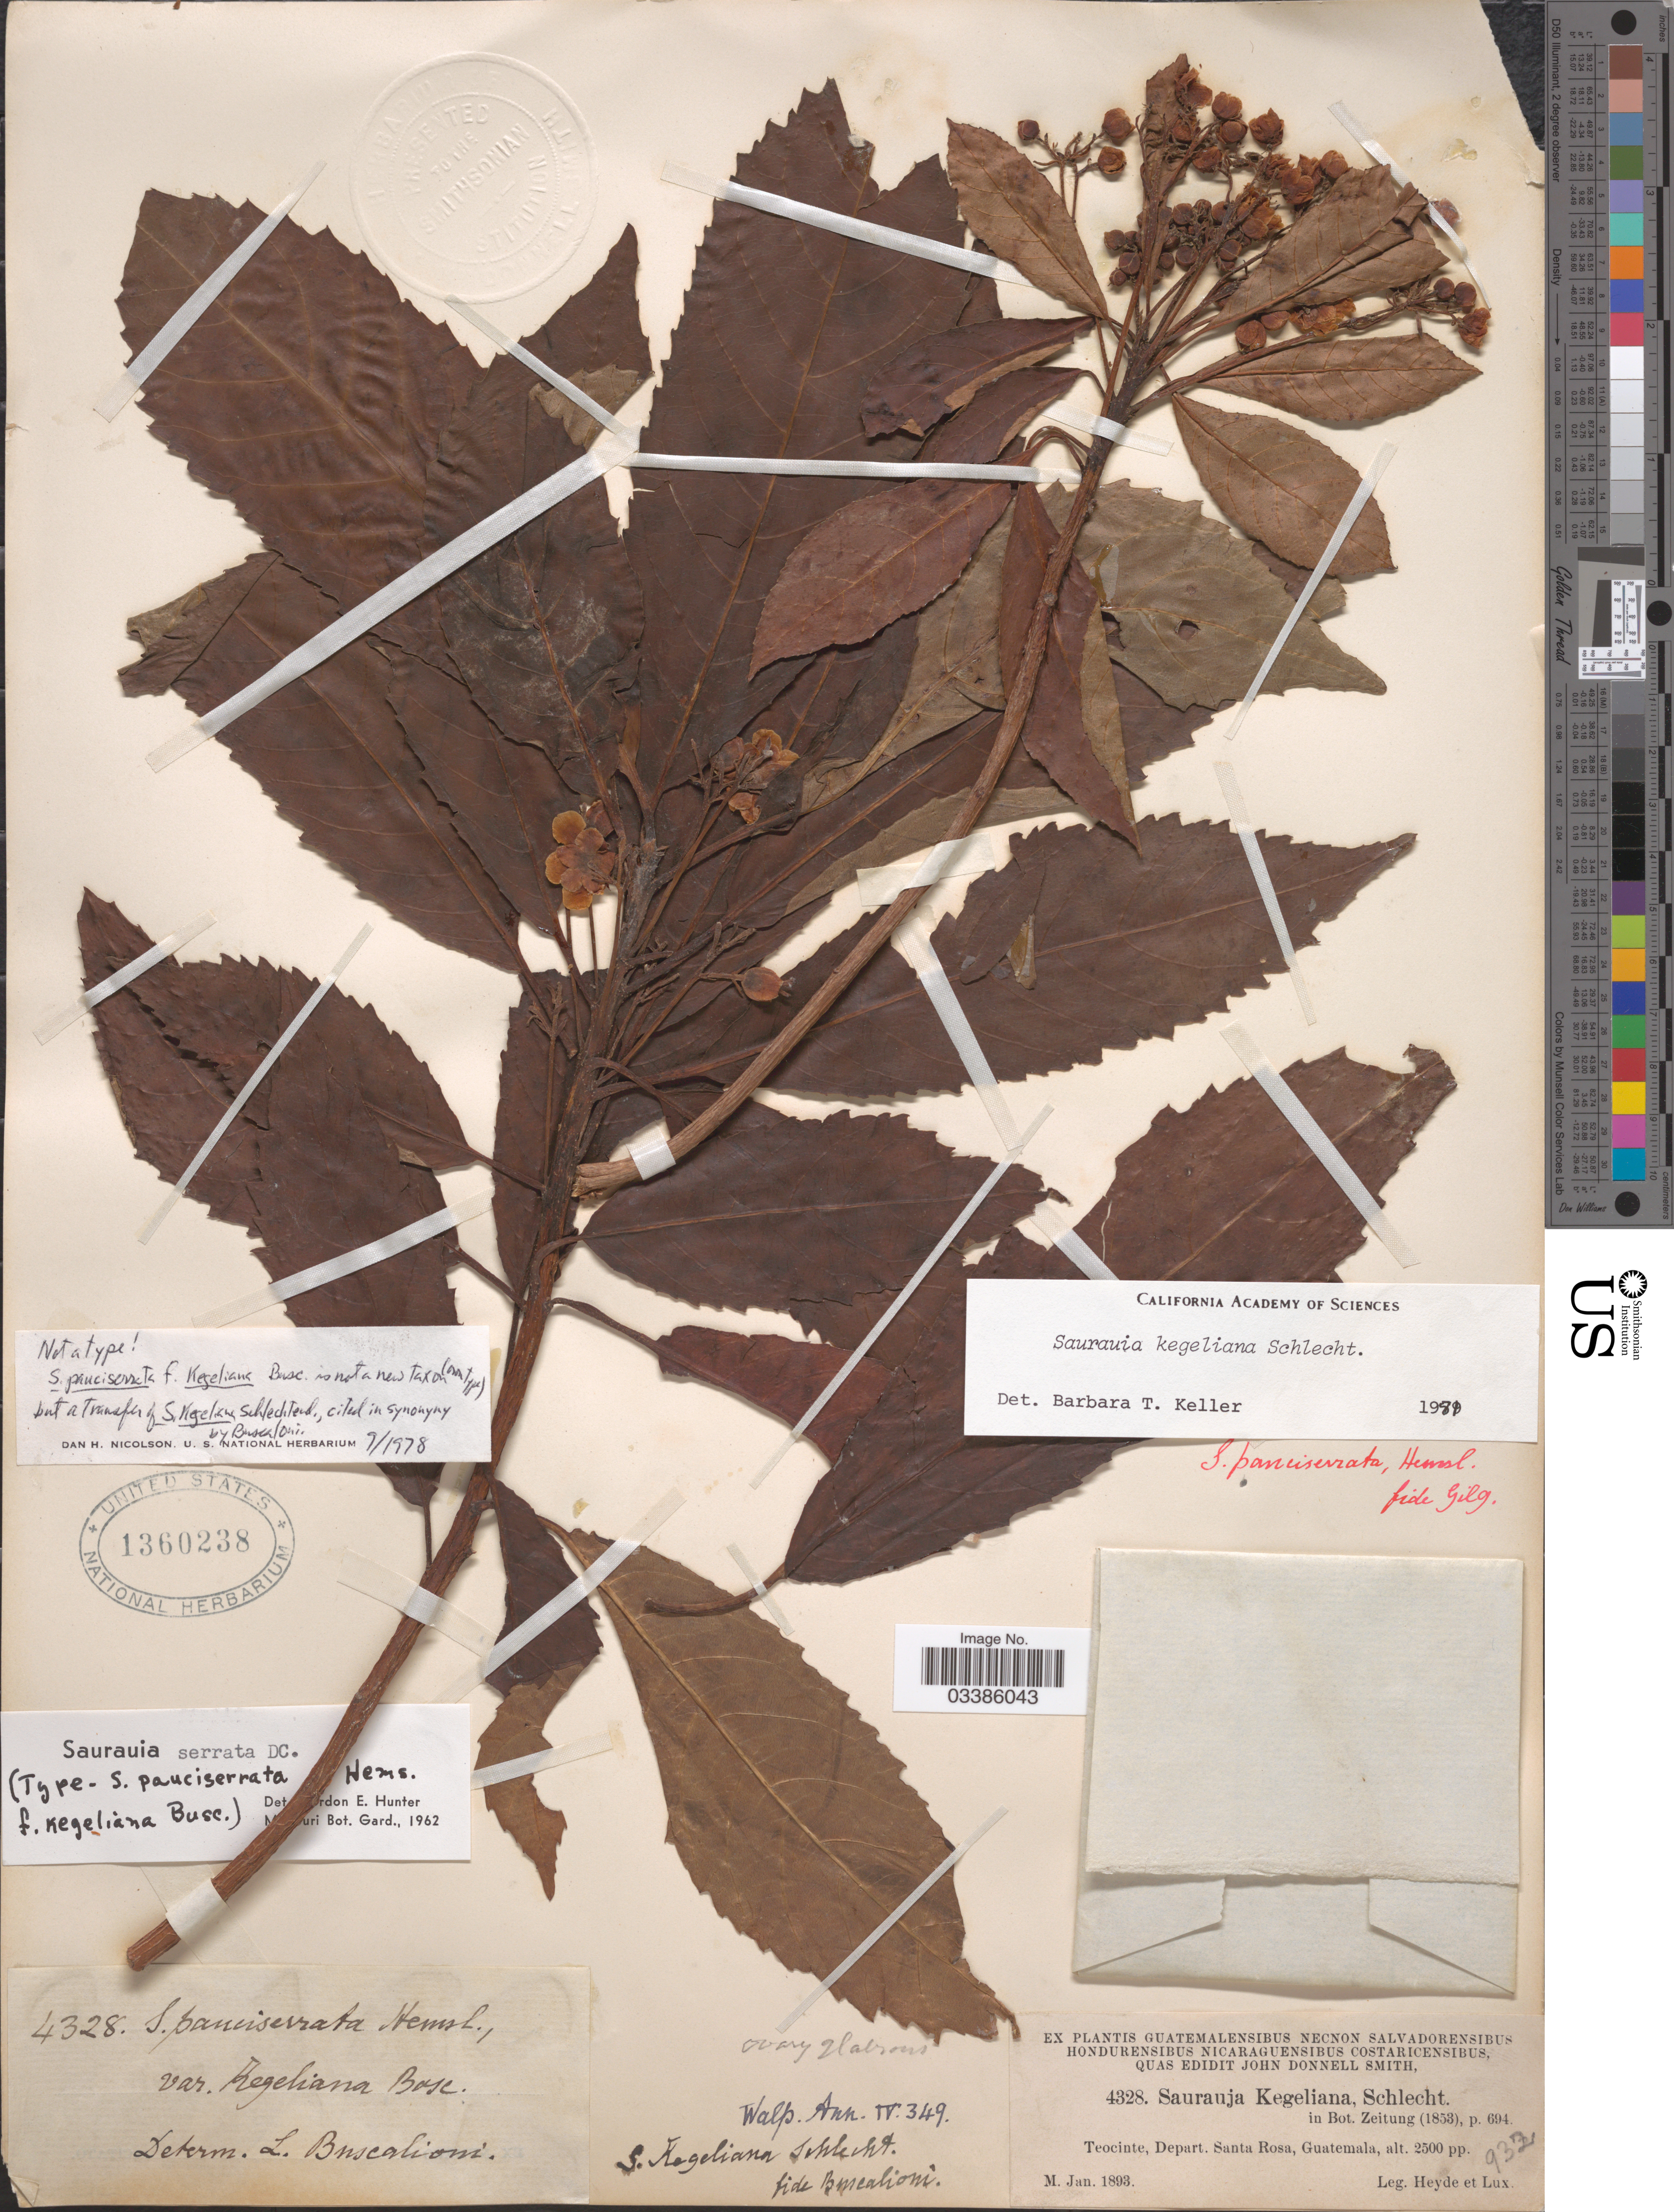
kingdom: Plantae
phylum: Tracheophyta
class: Magnoliopsida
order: Ericales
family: Actinidiaceae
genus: Saurauia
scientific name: Saurauia kegeliana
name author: Schltdl.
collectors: Heyde & Lux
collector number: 4328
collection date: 1983-01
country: Guatemala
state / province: Santa Rosa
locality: Teocinte, Depart. Santa Rosa.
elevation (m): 762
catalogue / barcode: US 1360238